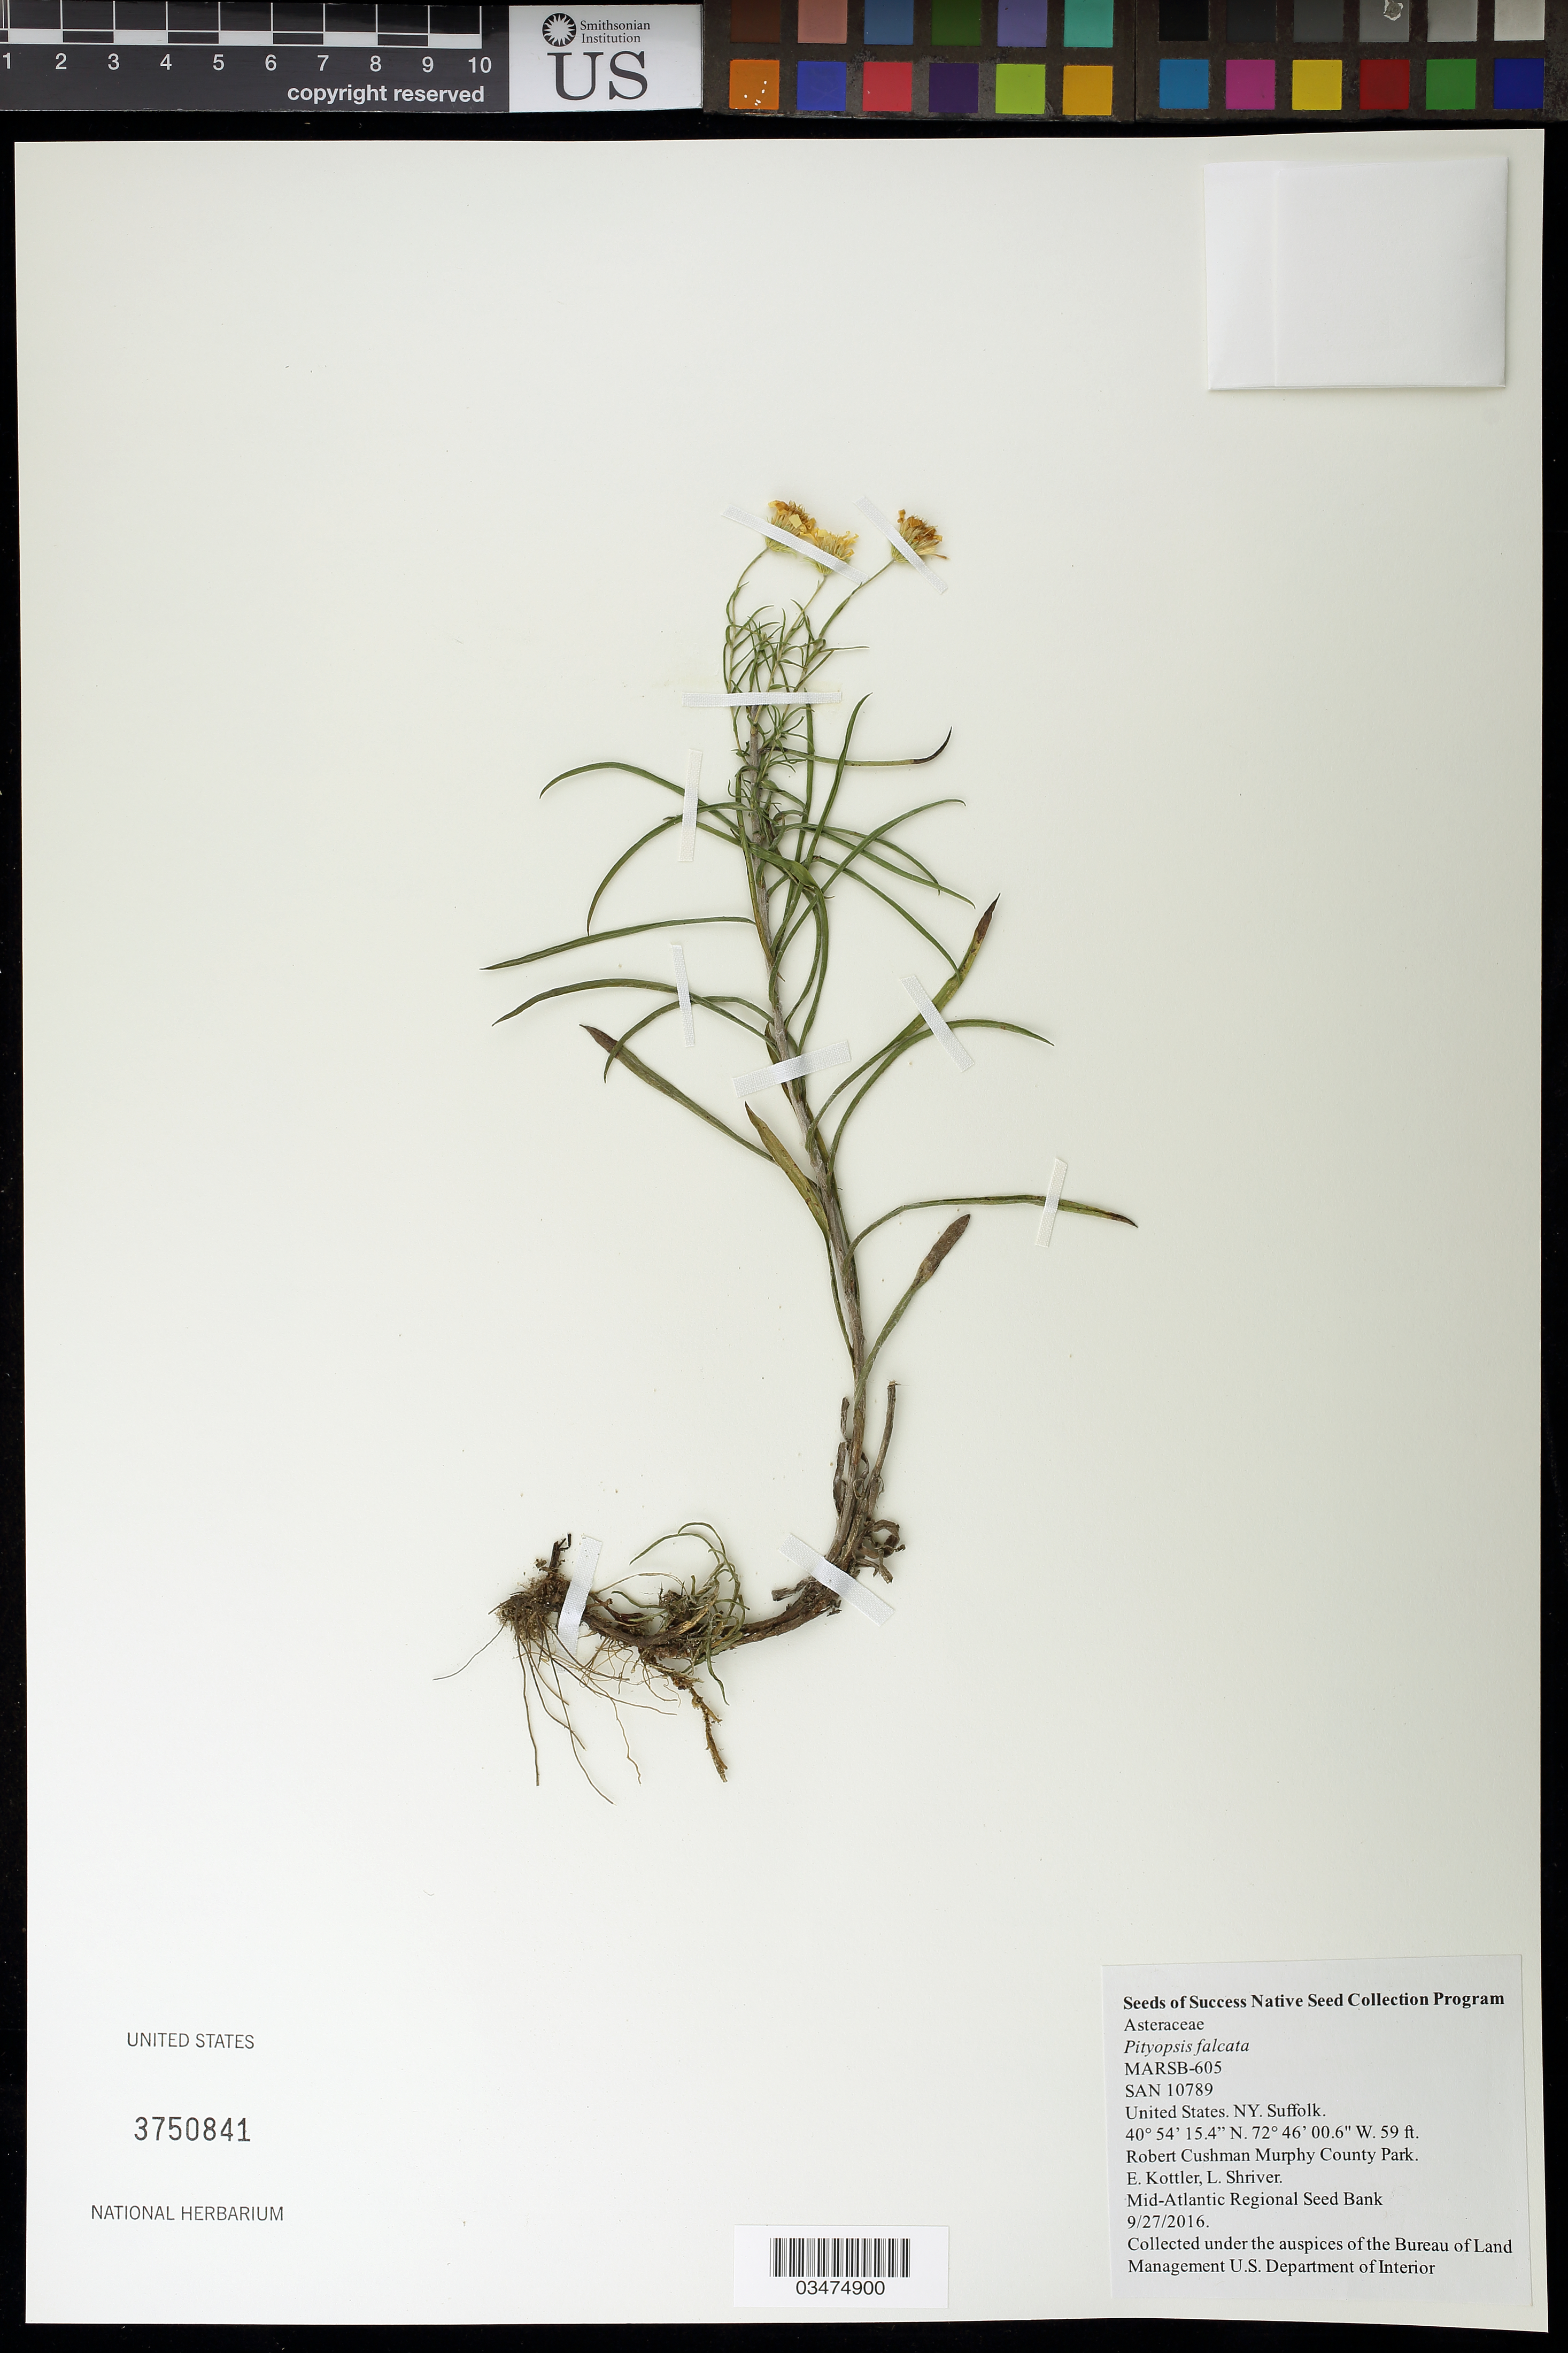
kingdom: Plantae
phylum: Tracheophyta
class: Magnoliopsida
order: Asterales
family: Asteraceae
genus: Pityopsis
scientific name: Pityopsis falcata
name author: (Pursh) Nutt.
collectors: E. Kottler & L. Shriver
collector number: MARSB-605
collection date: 2016-09-27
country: United States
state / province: New York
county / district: Suffolk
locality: Robert Cushman Murphey County Park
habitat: Pine barrens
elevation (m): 18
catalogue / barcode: US 3750841